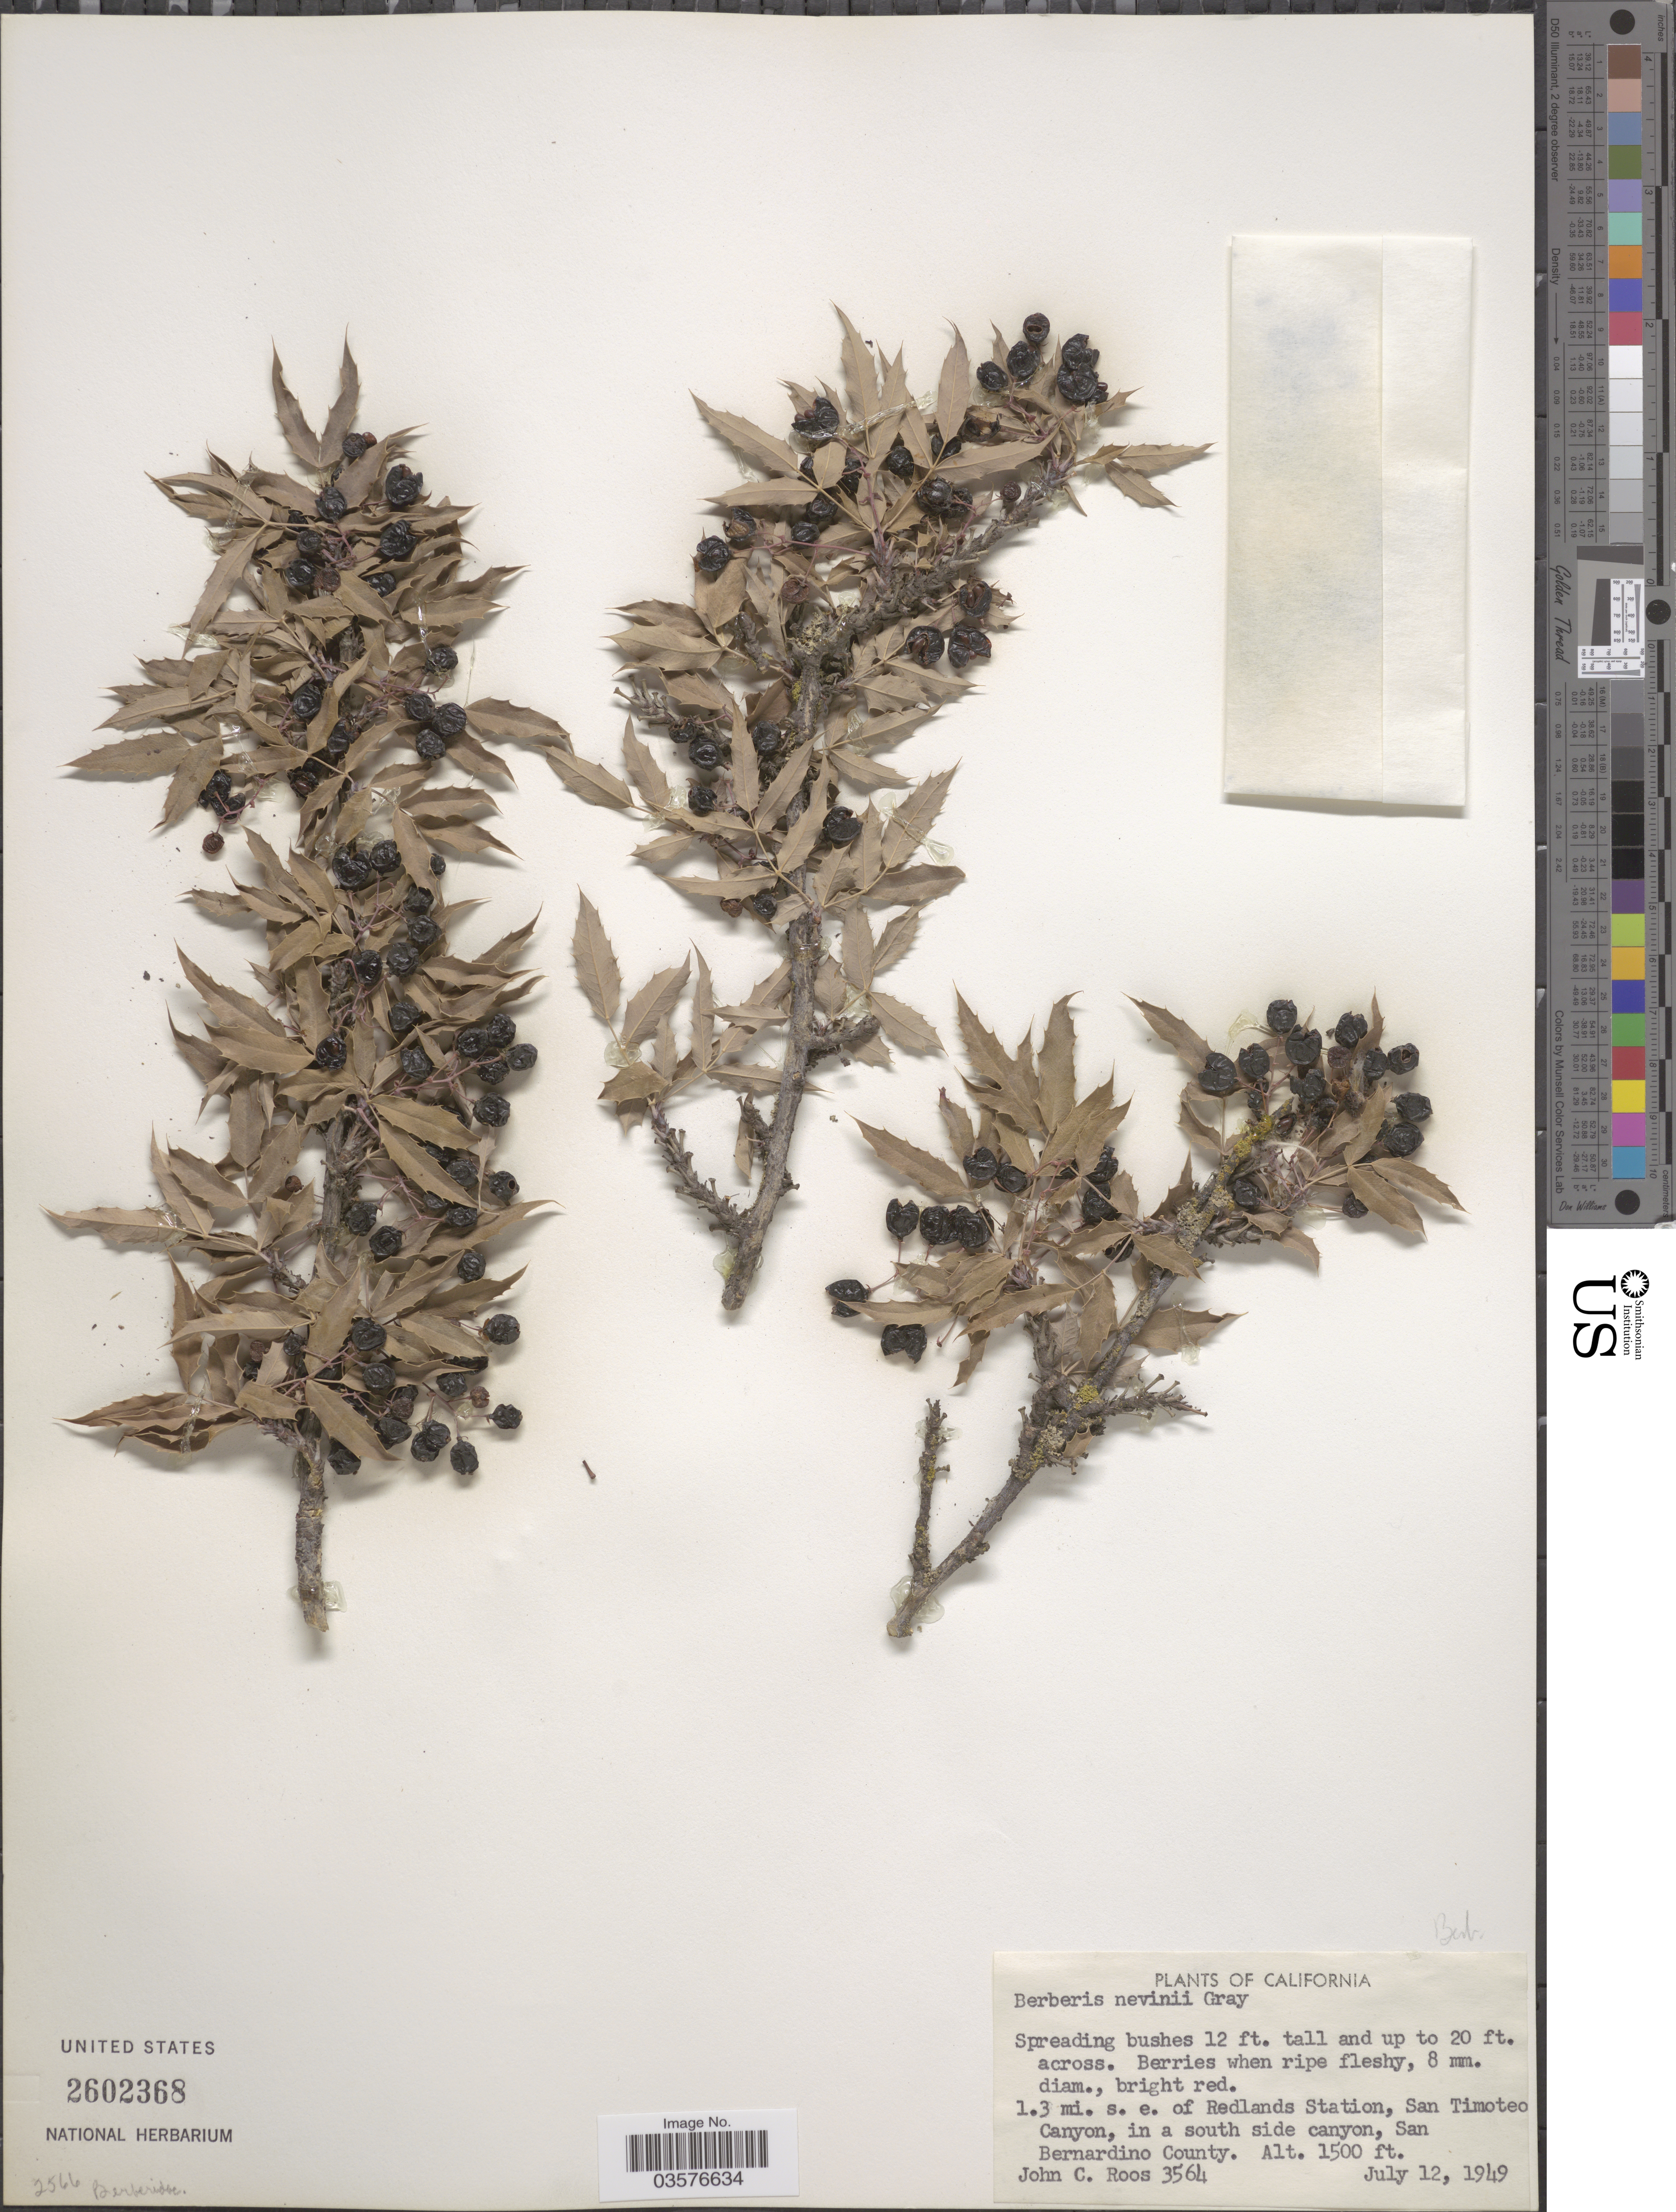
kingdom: Plantae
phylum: Tracheophyta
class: Magnoliopsida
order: Ranunculales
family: Berberidaceae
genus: Berberis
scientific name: Berberis nevinii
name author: A. Gray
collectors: J. C. Roos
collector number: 3564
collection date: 1949-07-12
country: United States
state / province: California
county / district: San Bernardino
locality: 1.3 mi. s.e. of Redlands Station, San Timoteo Canyon, in a south side canyon, San Bernardino County.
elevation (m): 457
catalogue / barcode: US 2602368